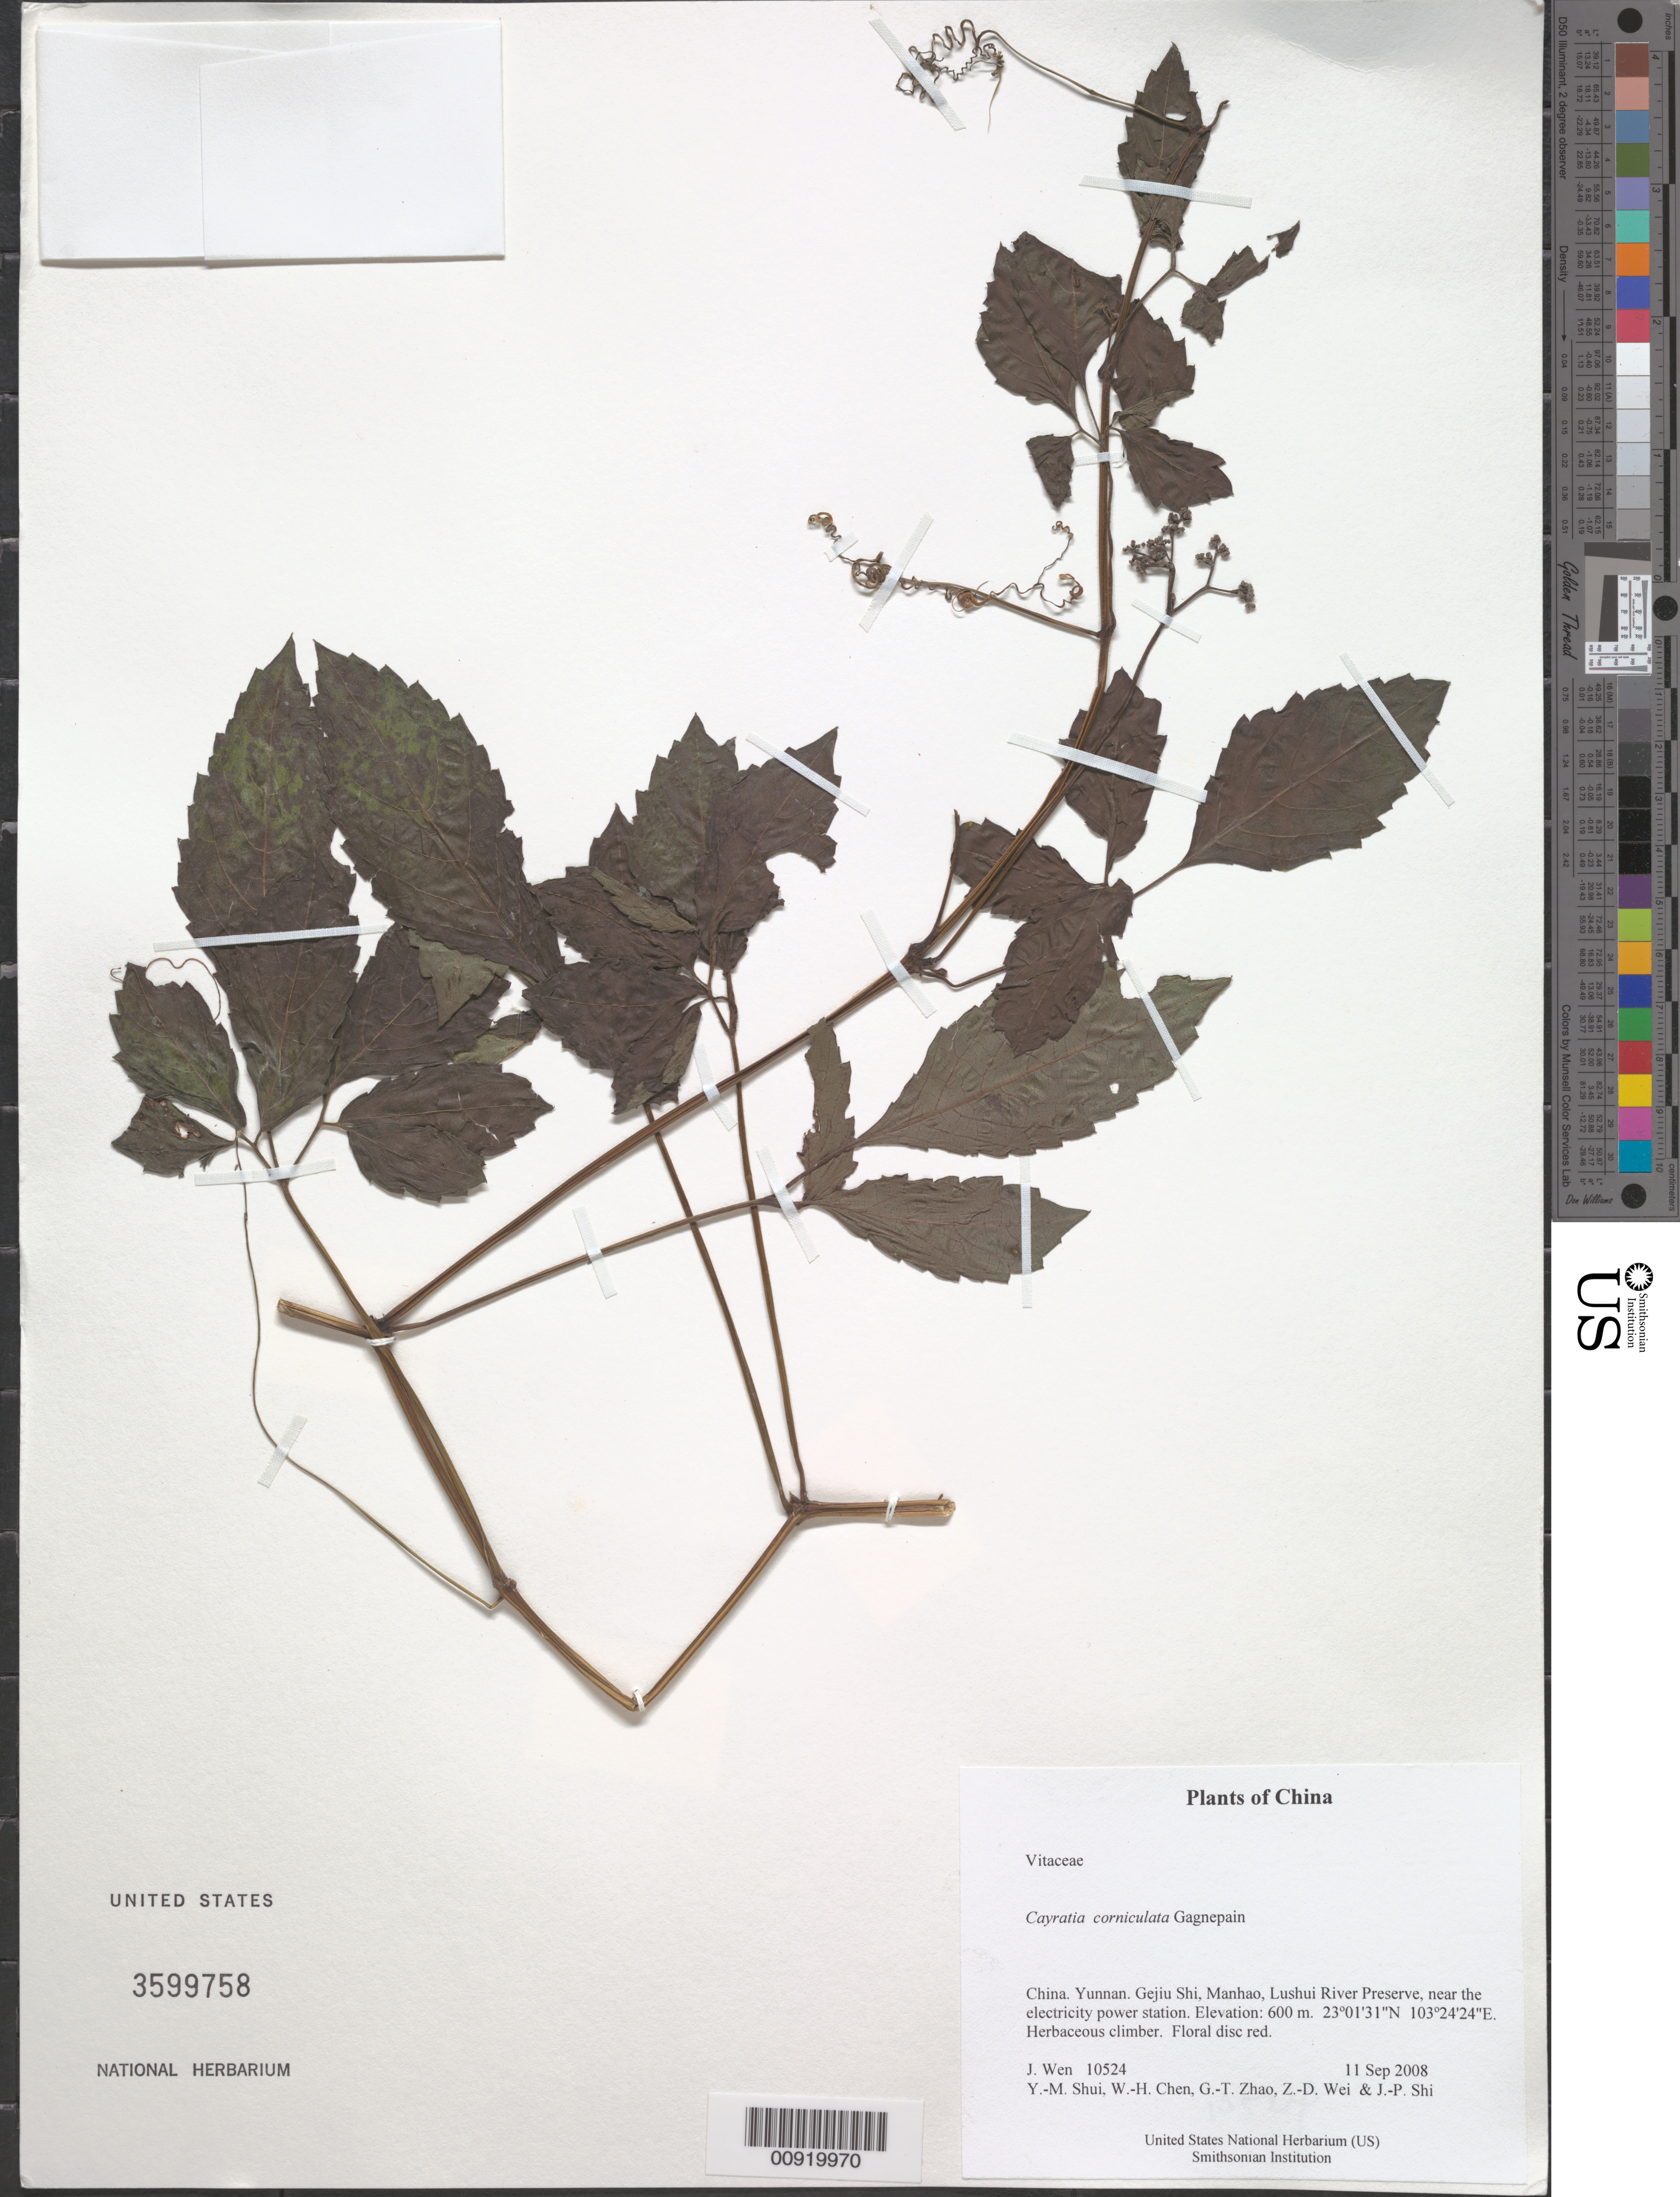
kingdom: Plantae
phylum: Tracheophyta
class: Magnoliopsida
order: Vitales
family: Vitaceae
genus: Causonis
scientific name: Causonis corniculata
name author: (Benth.) J. Wen & L.M. Lu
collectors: J. Wen, Y. Shui, W. Chen, G. Zhao, Z. Wei & J. Shi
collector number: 10524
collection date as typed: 11 Sep 2008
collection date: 2008-09-11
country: China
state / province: Yunnan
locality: Gejiu Shi, Manhao, Lushui River Preserve, near the electricity power station.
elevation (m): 600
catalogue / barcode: US 3599758